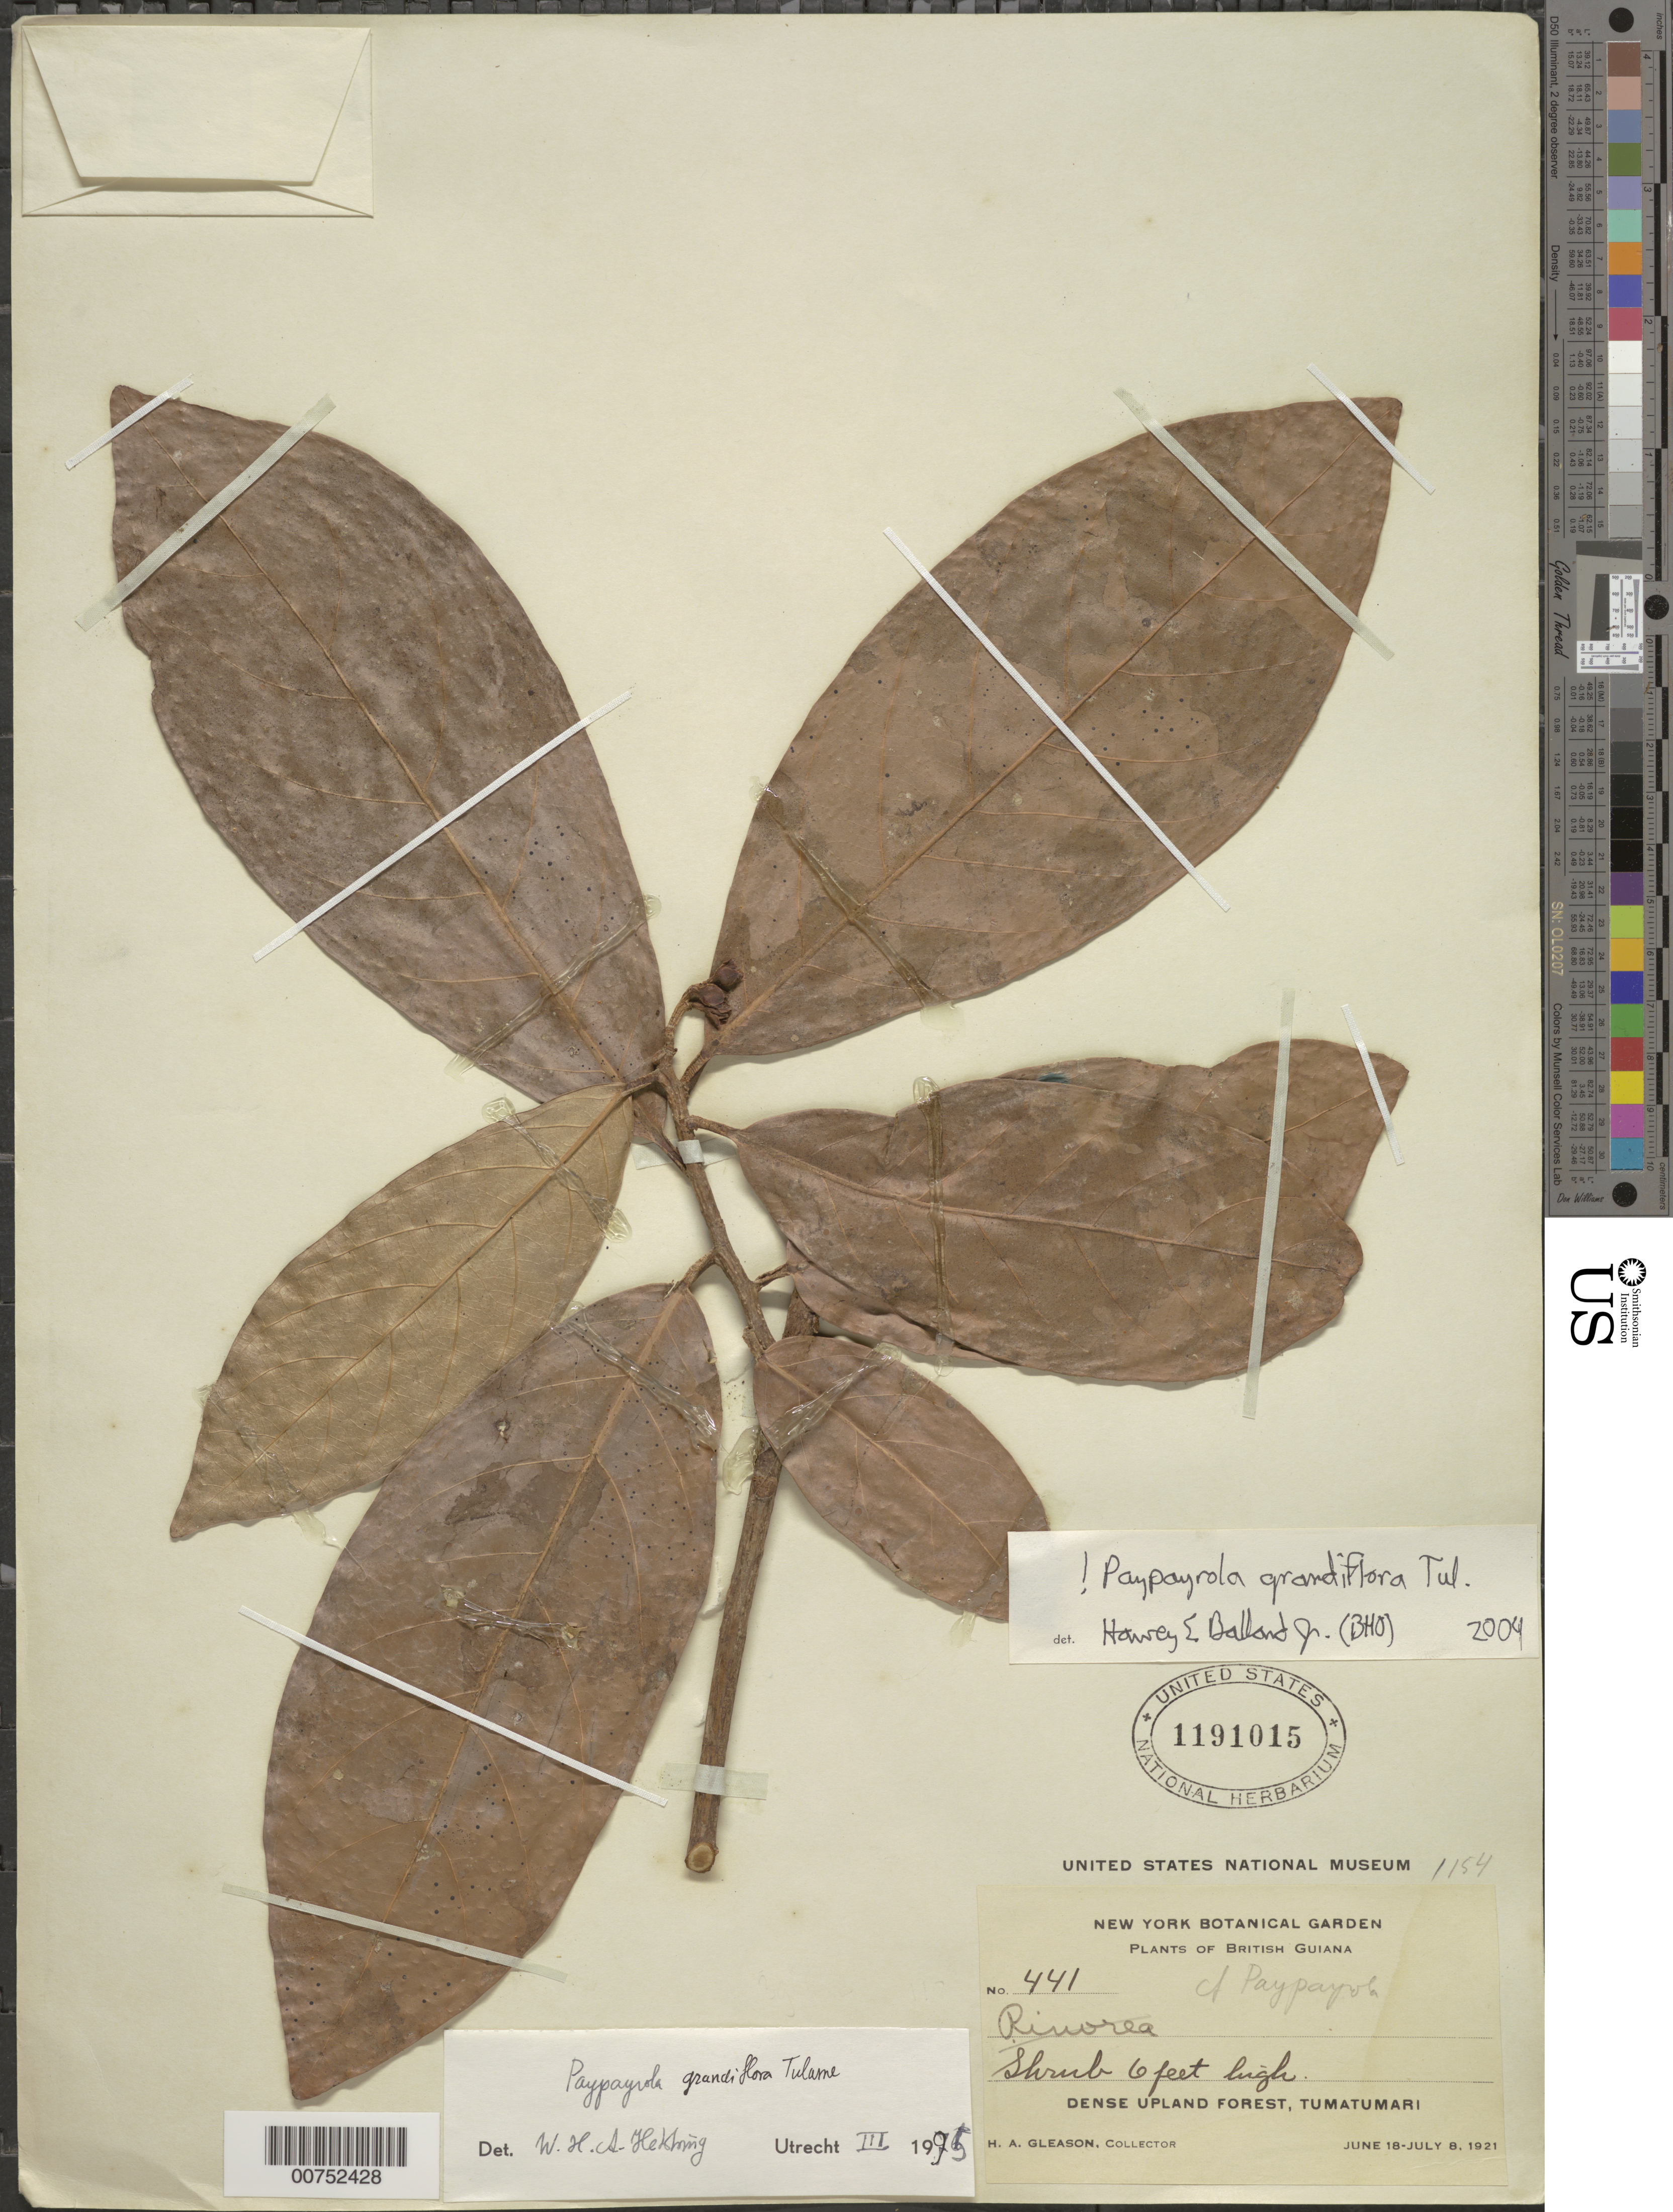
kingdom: Plantae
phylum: Tracheophyta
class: Magnoliopsida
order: Malpighiales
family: Violaceae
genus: Paypayrola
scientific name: Paypayrola grandiflora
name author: Tul.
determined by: Ballard, Harvey E.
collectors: H. A. Gleason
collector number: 441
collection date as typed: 18-Jun-21 to 8-Jul-21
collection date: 1921-06-18/1921-07-08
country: Guyana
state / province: Potaro-Siparuni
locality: Tumatumari Village, Potaro R.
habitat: Dense upland forest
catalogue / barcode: US 1191015